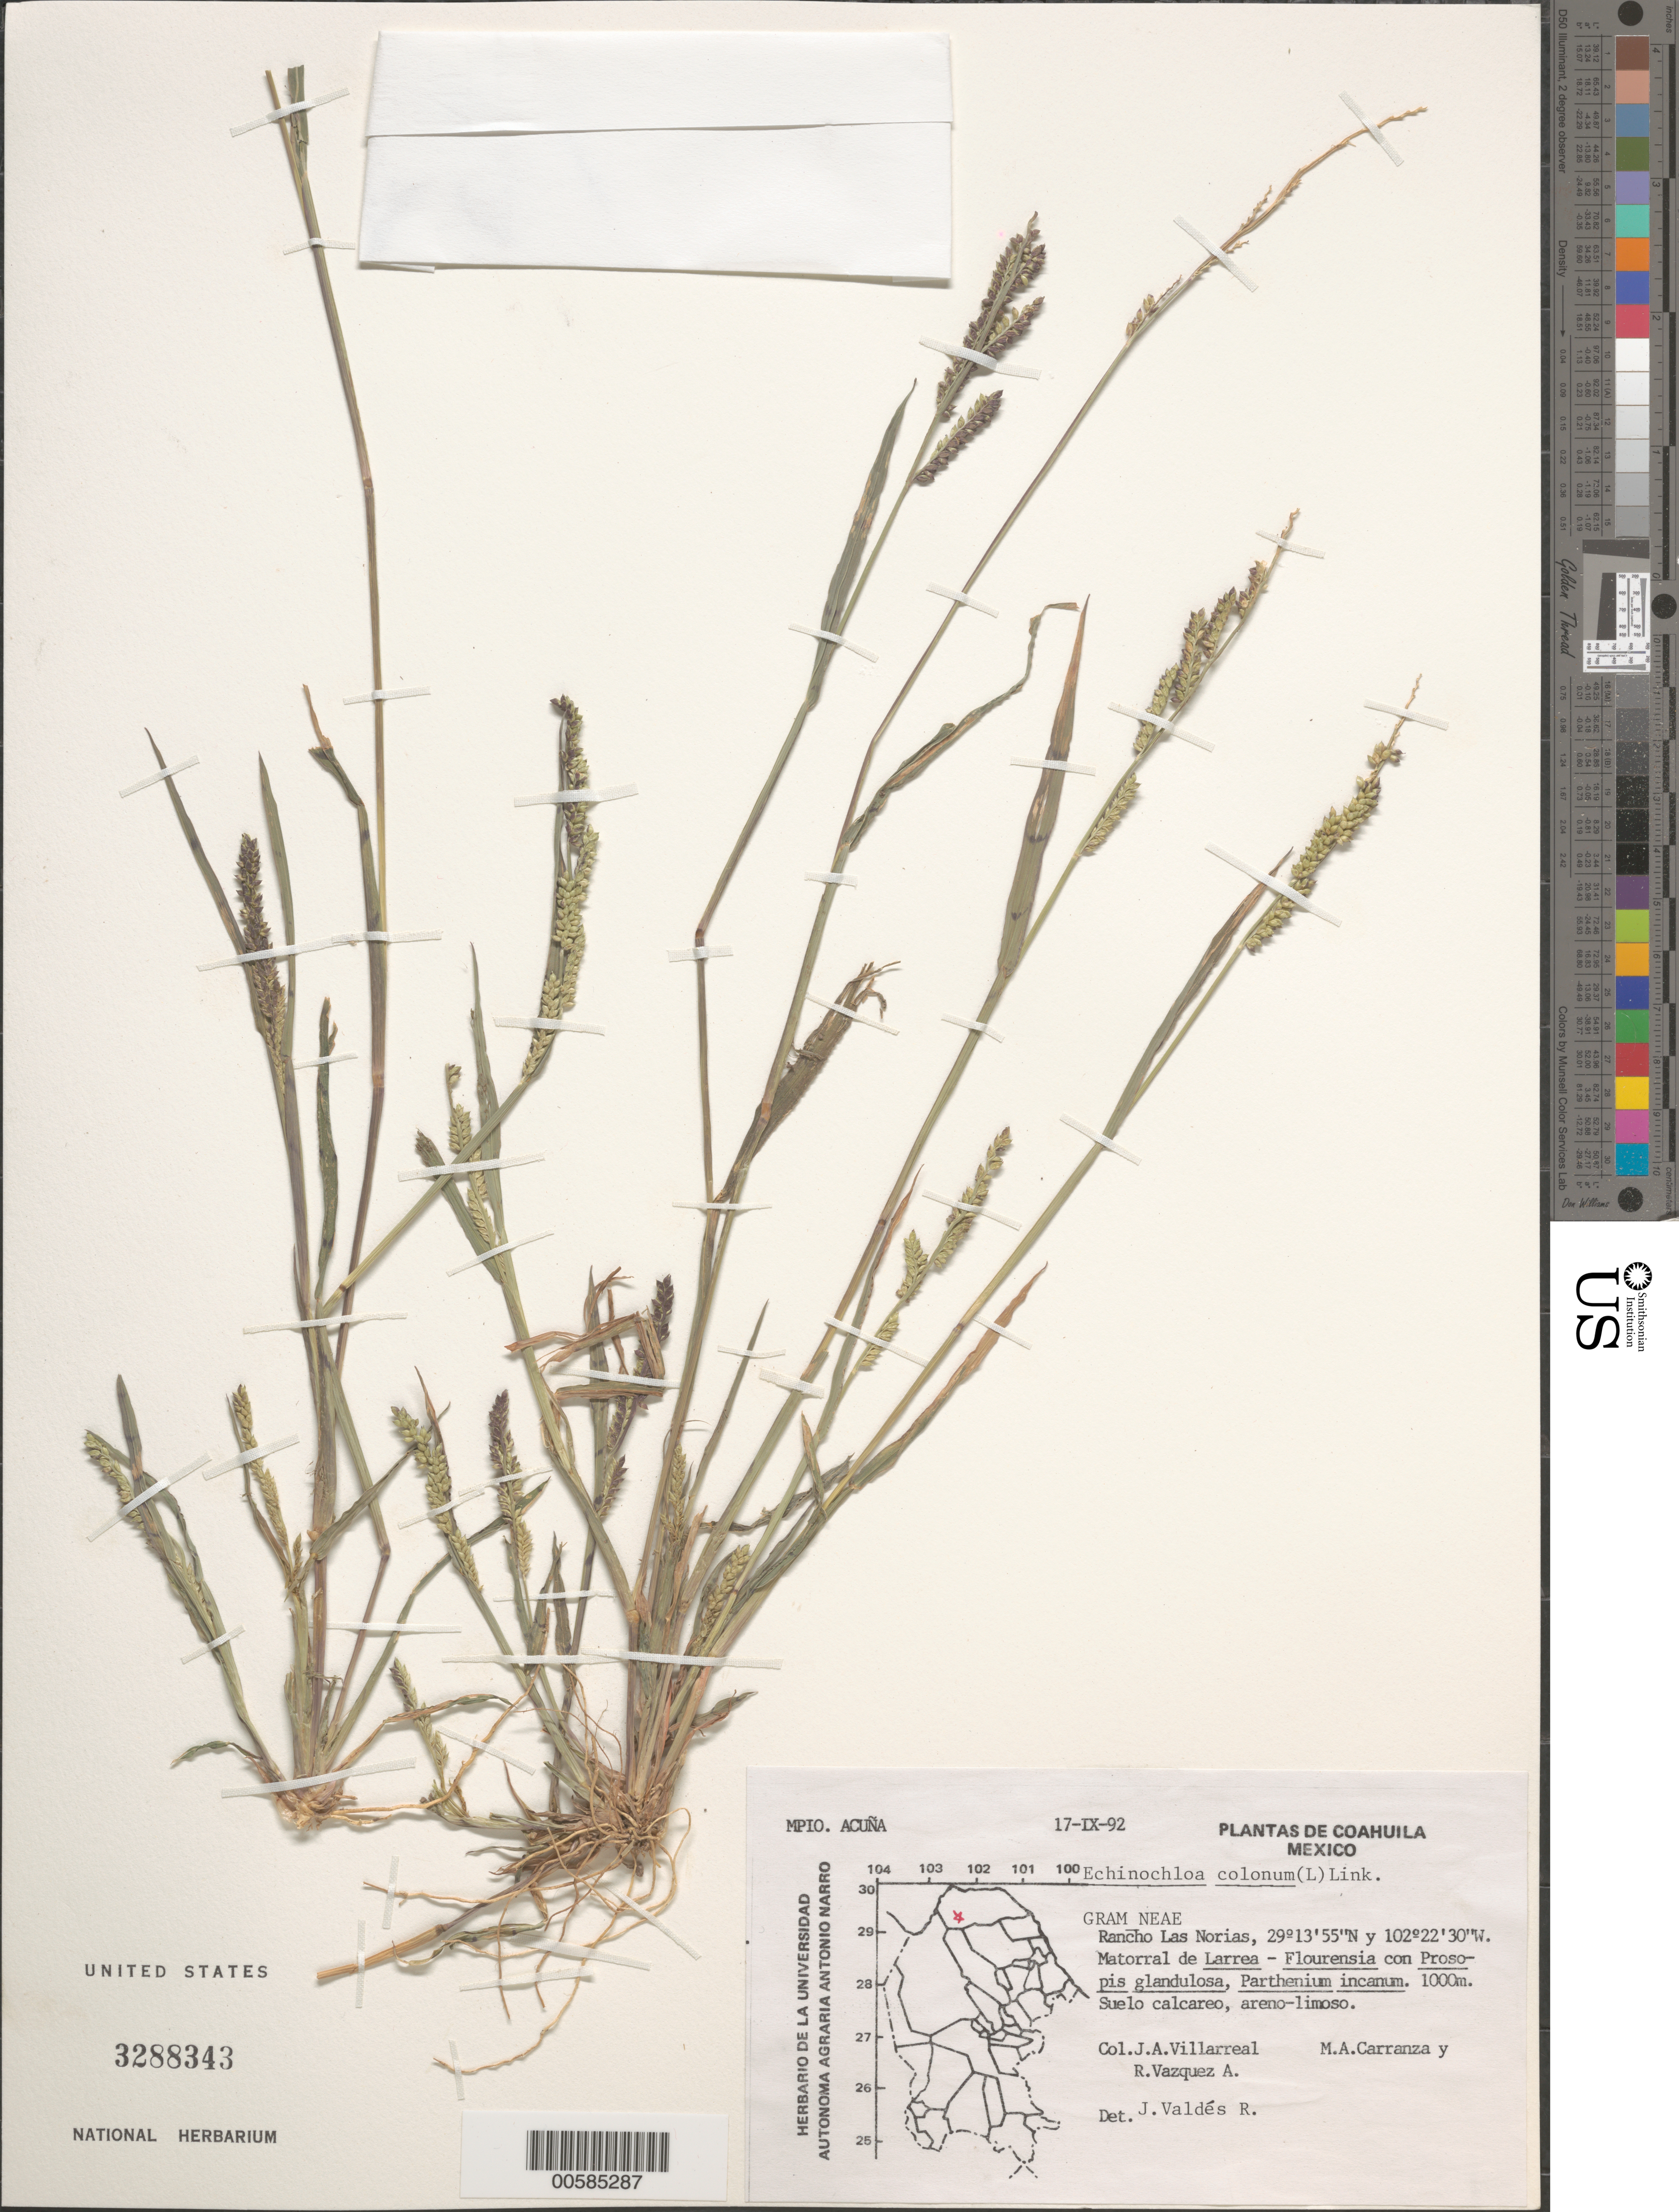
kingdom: Plantae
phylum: Tracheophyta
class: Liliopsida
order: Poales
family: Poaceae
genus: Echinochloa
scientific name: Echinochloa colona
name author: (L.) Link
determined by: Valdés-Reyna, Jesús, (ANSM), Universidad Autonoma Agraria Antonio Narro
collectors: J. Villarreal, M. Carranza & R. Vazquez A.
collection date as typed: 17 Sep 1992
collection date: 1992-09-17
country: Mexico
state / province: Coahuila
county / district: Acuña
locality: Rancho Las Norias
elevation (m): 1000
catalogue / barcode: US 3288343